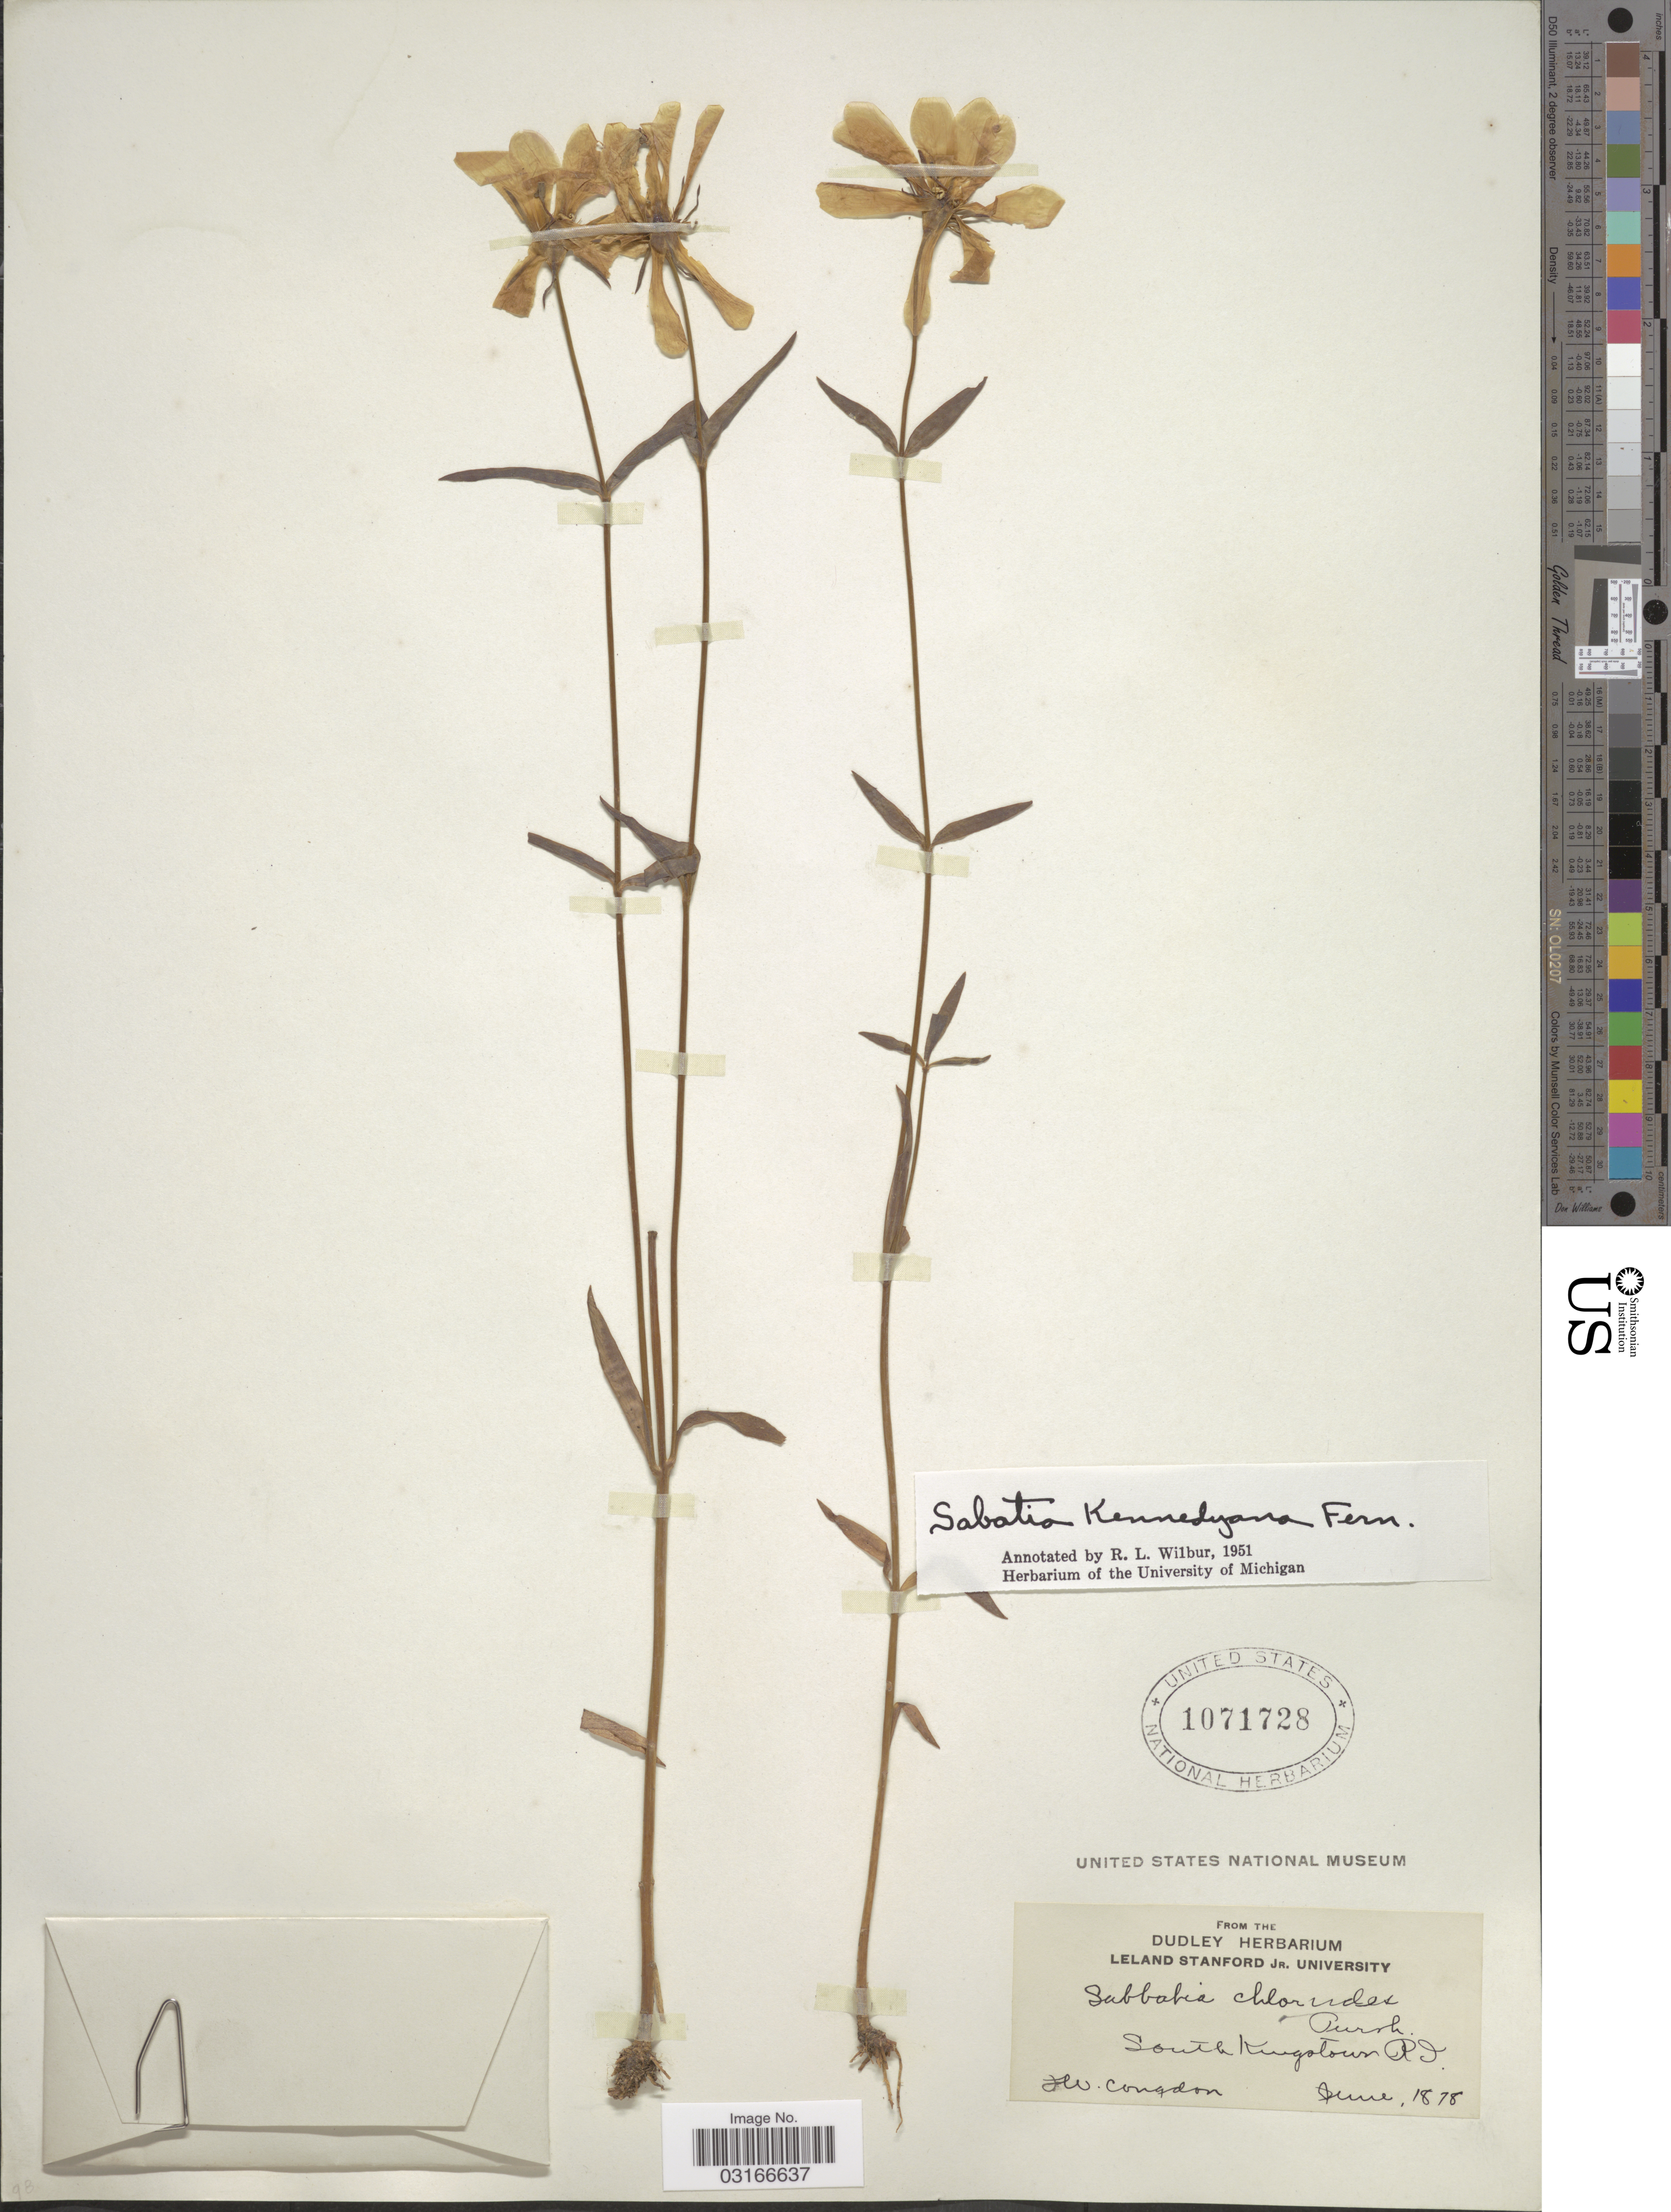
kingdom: Plantae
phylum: Tracheophyta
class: Magnoliopsida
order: Gentianales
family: Gentianaceae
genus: Sabatia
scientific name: Sabatia kennedyana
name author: Fernald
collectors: J. W. Congdon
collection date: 1878-06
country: United States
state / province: Rhode Island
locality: South Kingstown, RI.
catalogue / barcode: US 1071728